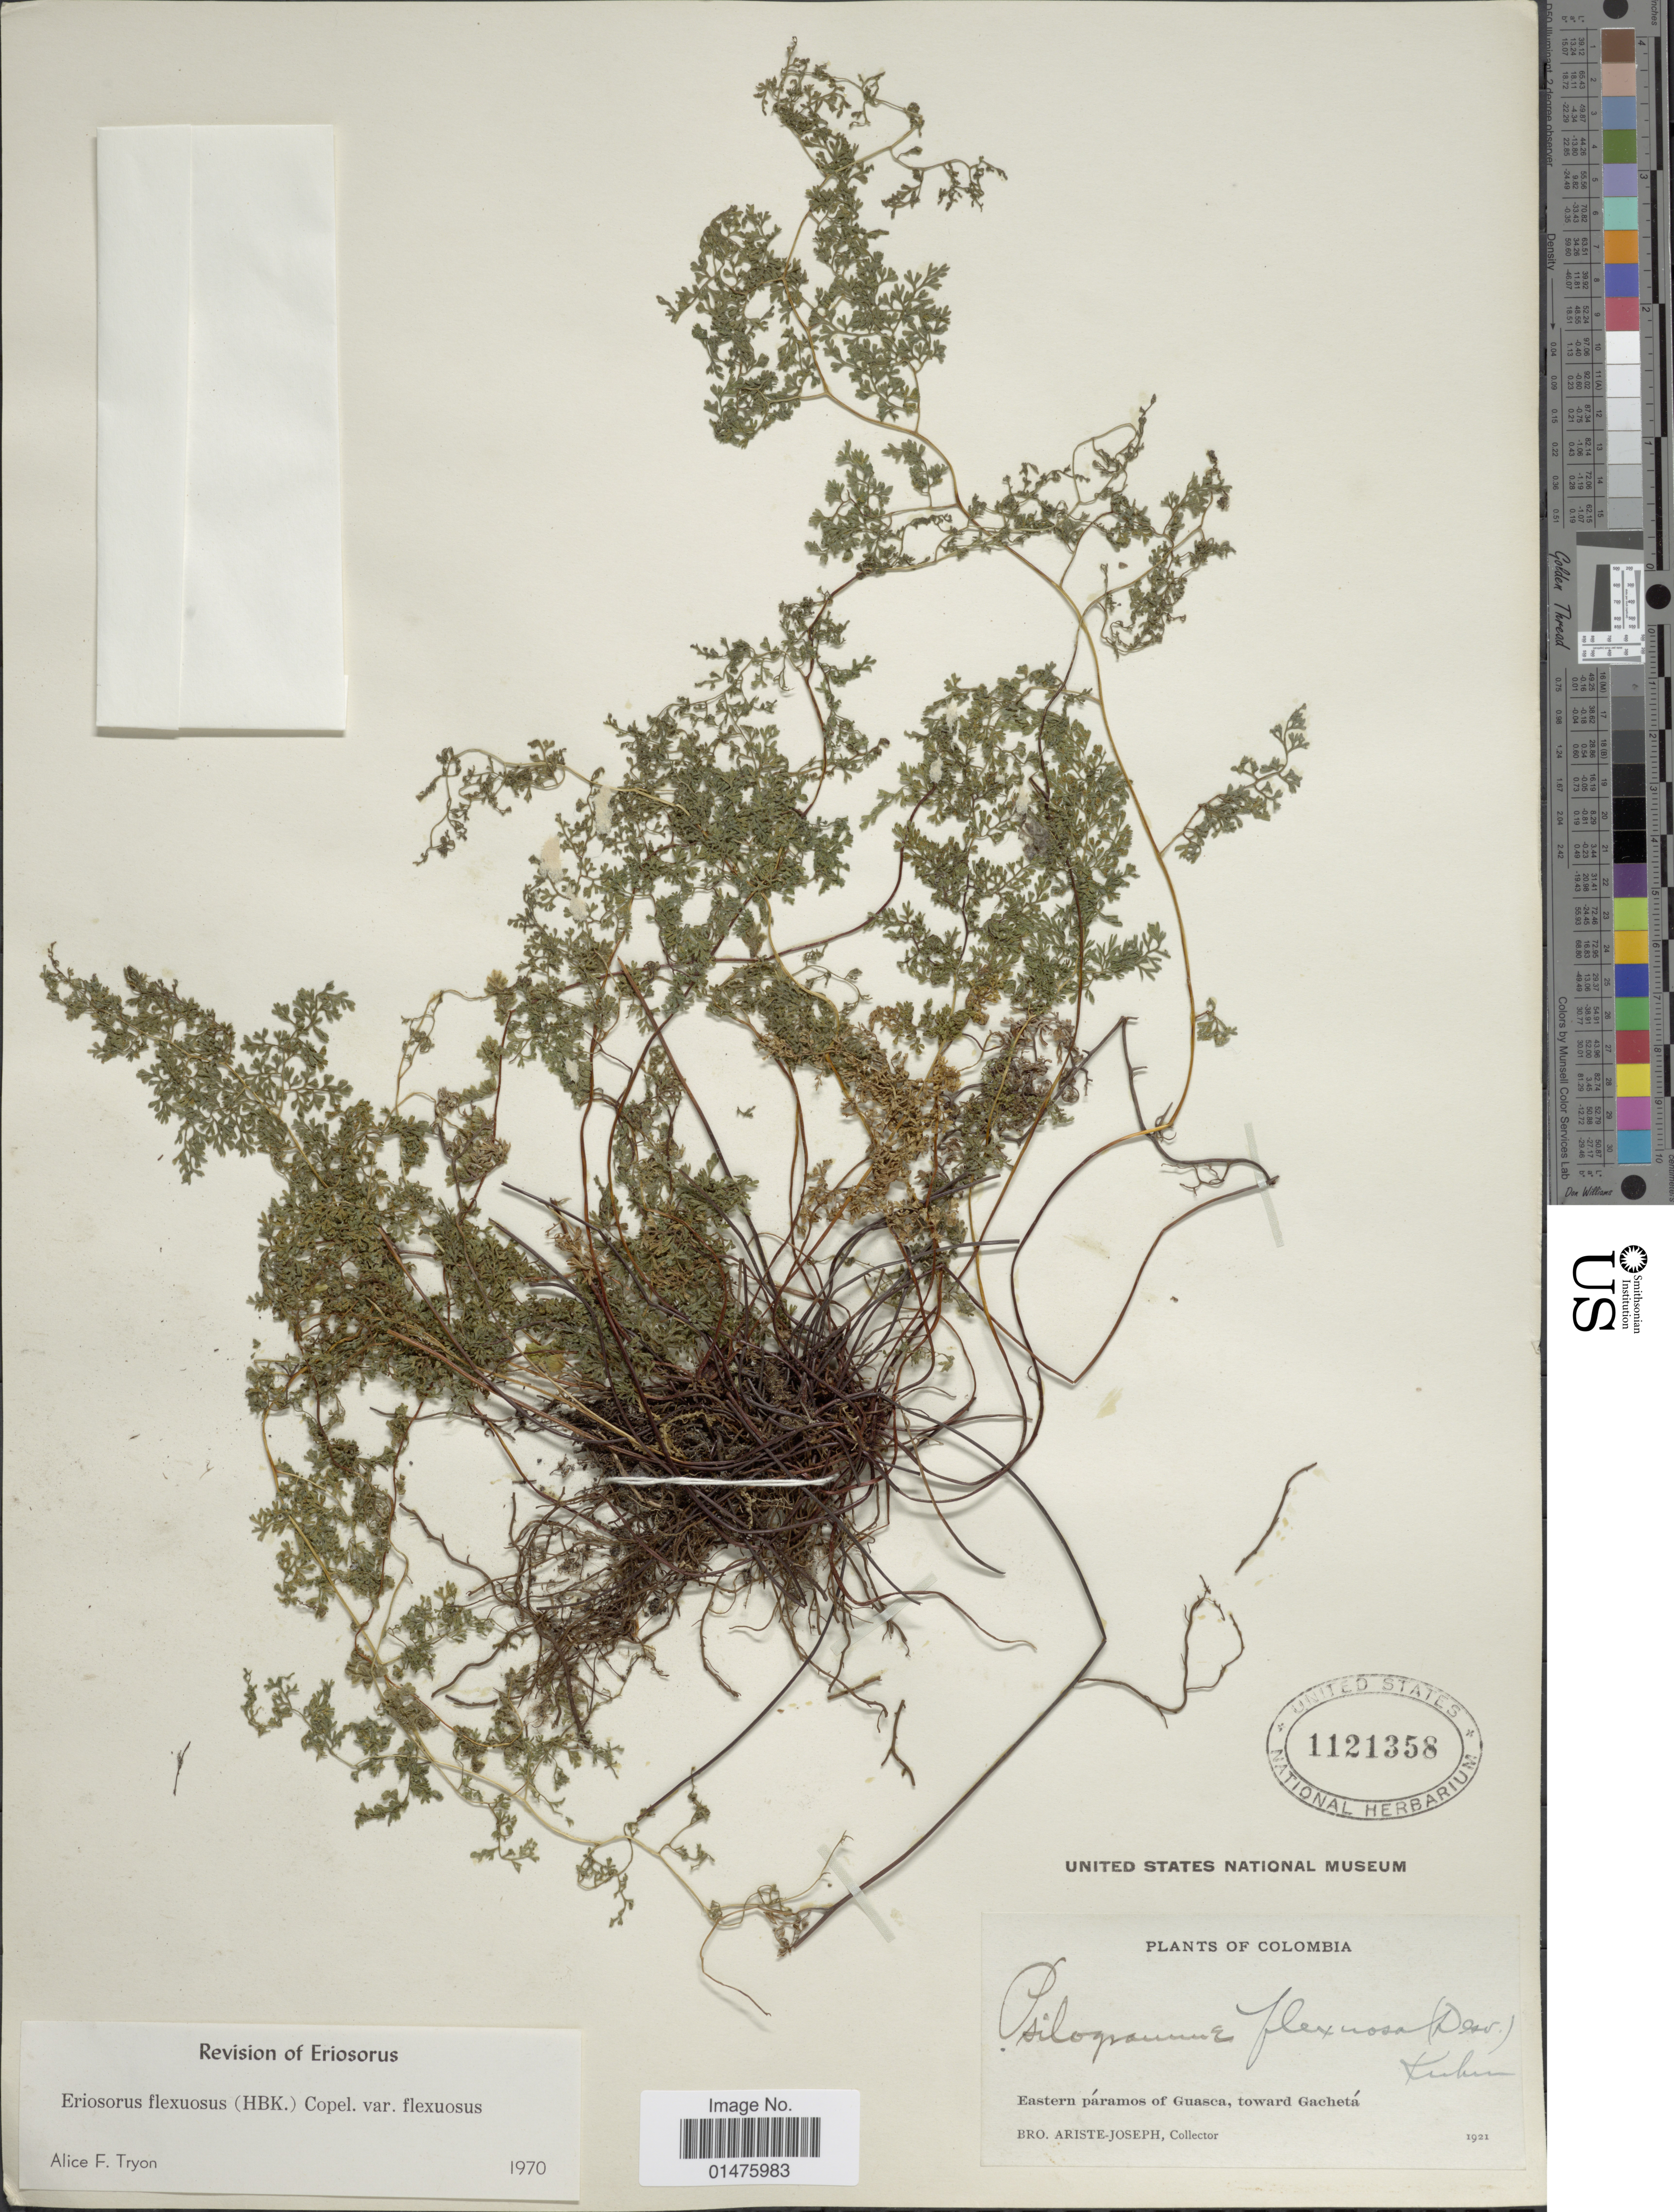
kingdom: Plantae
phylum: Tracheophyta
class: Polypodiopsida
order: Polypodiales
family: Pteridaceae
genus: Jamesonia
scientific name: Jamesonia flexuosa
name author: (Humb. & Bonpl.) Christenh.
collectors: Bro. Ariste-Joseph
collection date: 1921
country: Colombia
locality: Eastern páramos of Guasca, toward Gachetá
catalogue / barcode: US 1121358